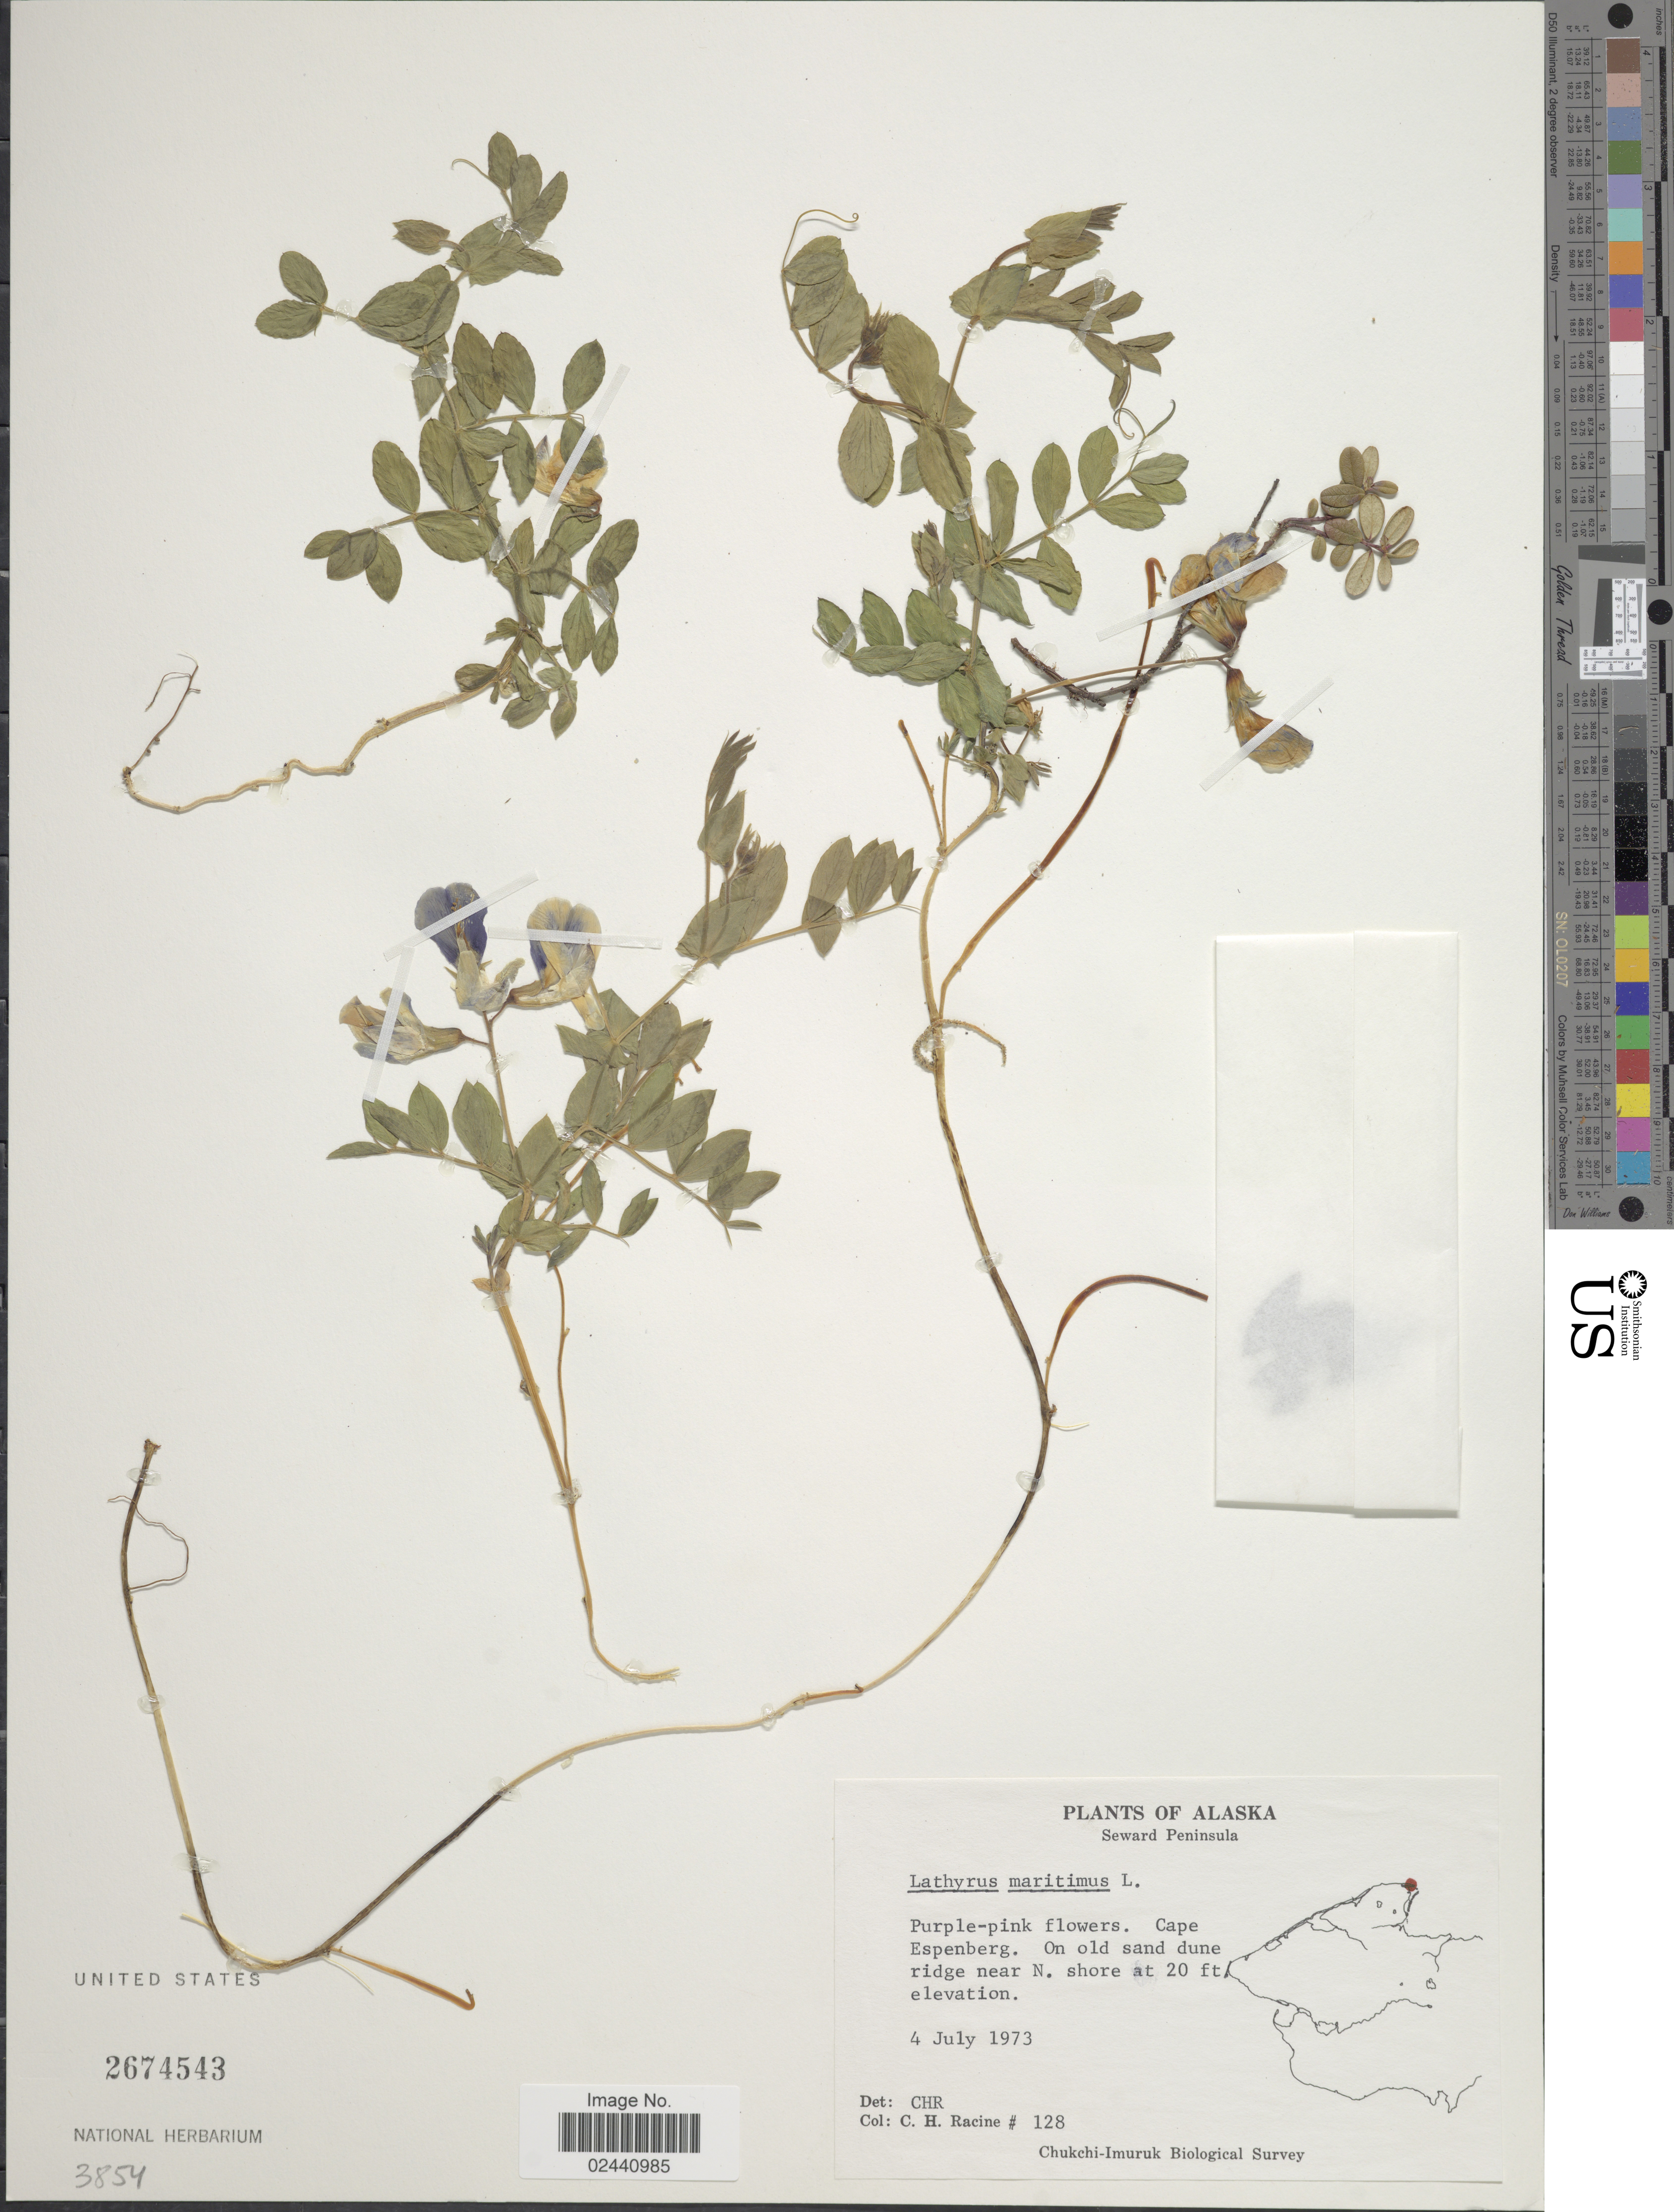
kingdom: Plantae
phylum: Tracheophyta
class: Magnoliopsida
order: Fabales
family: Fabaceae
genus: Lathyrus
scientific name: Lathyrus maritimus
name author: Torr.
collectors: C. Racine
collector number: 128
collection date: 1973-07-04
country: United States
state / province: Alaska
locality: Seward Peninsula. Cape Espenberg. On old sand dune ridge near N. shore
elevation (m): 6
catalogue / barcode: US 2674543